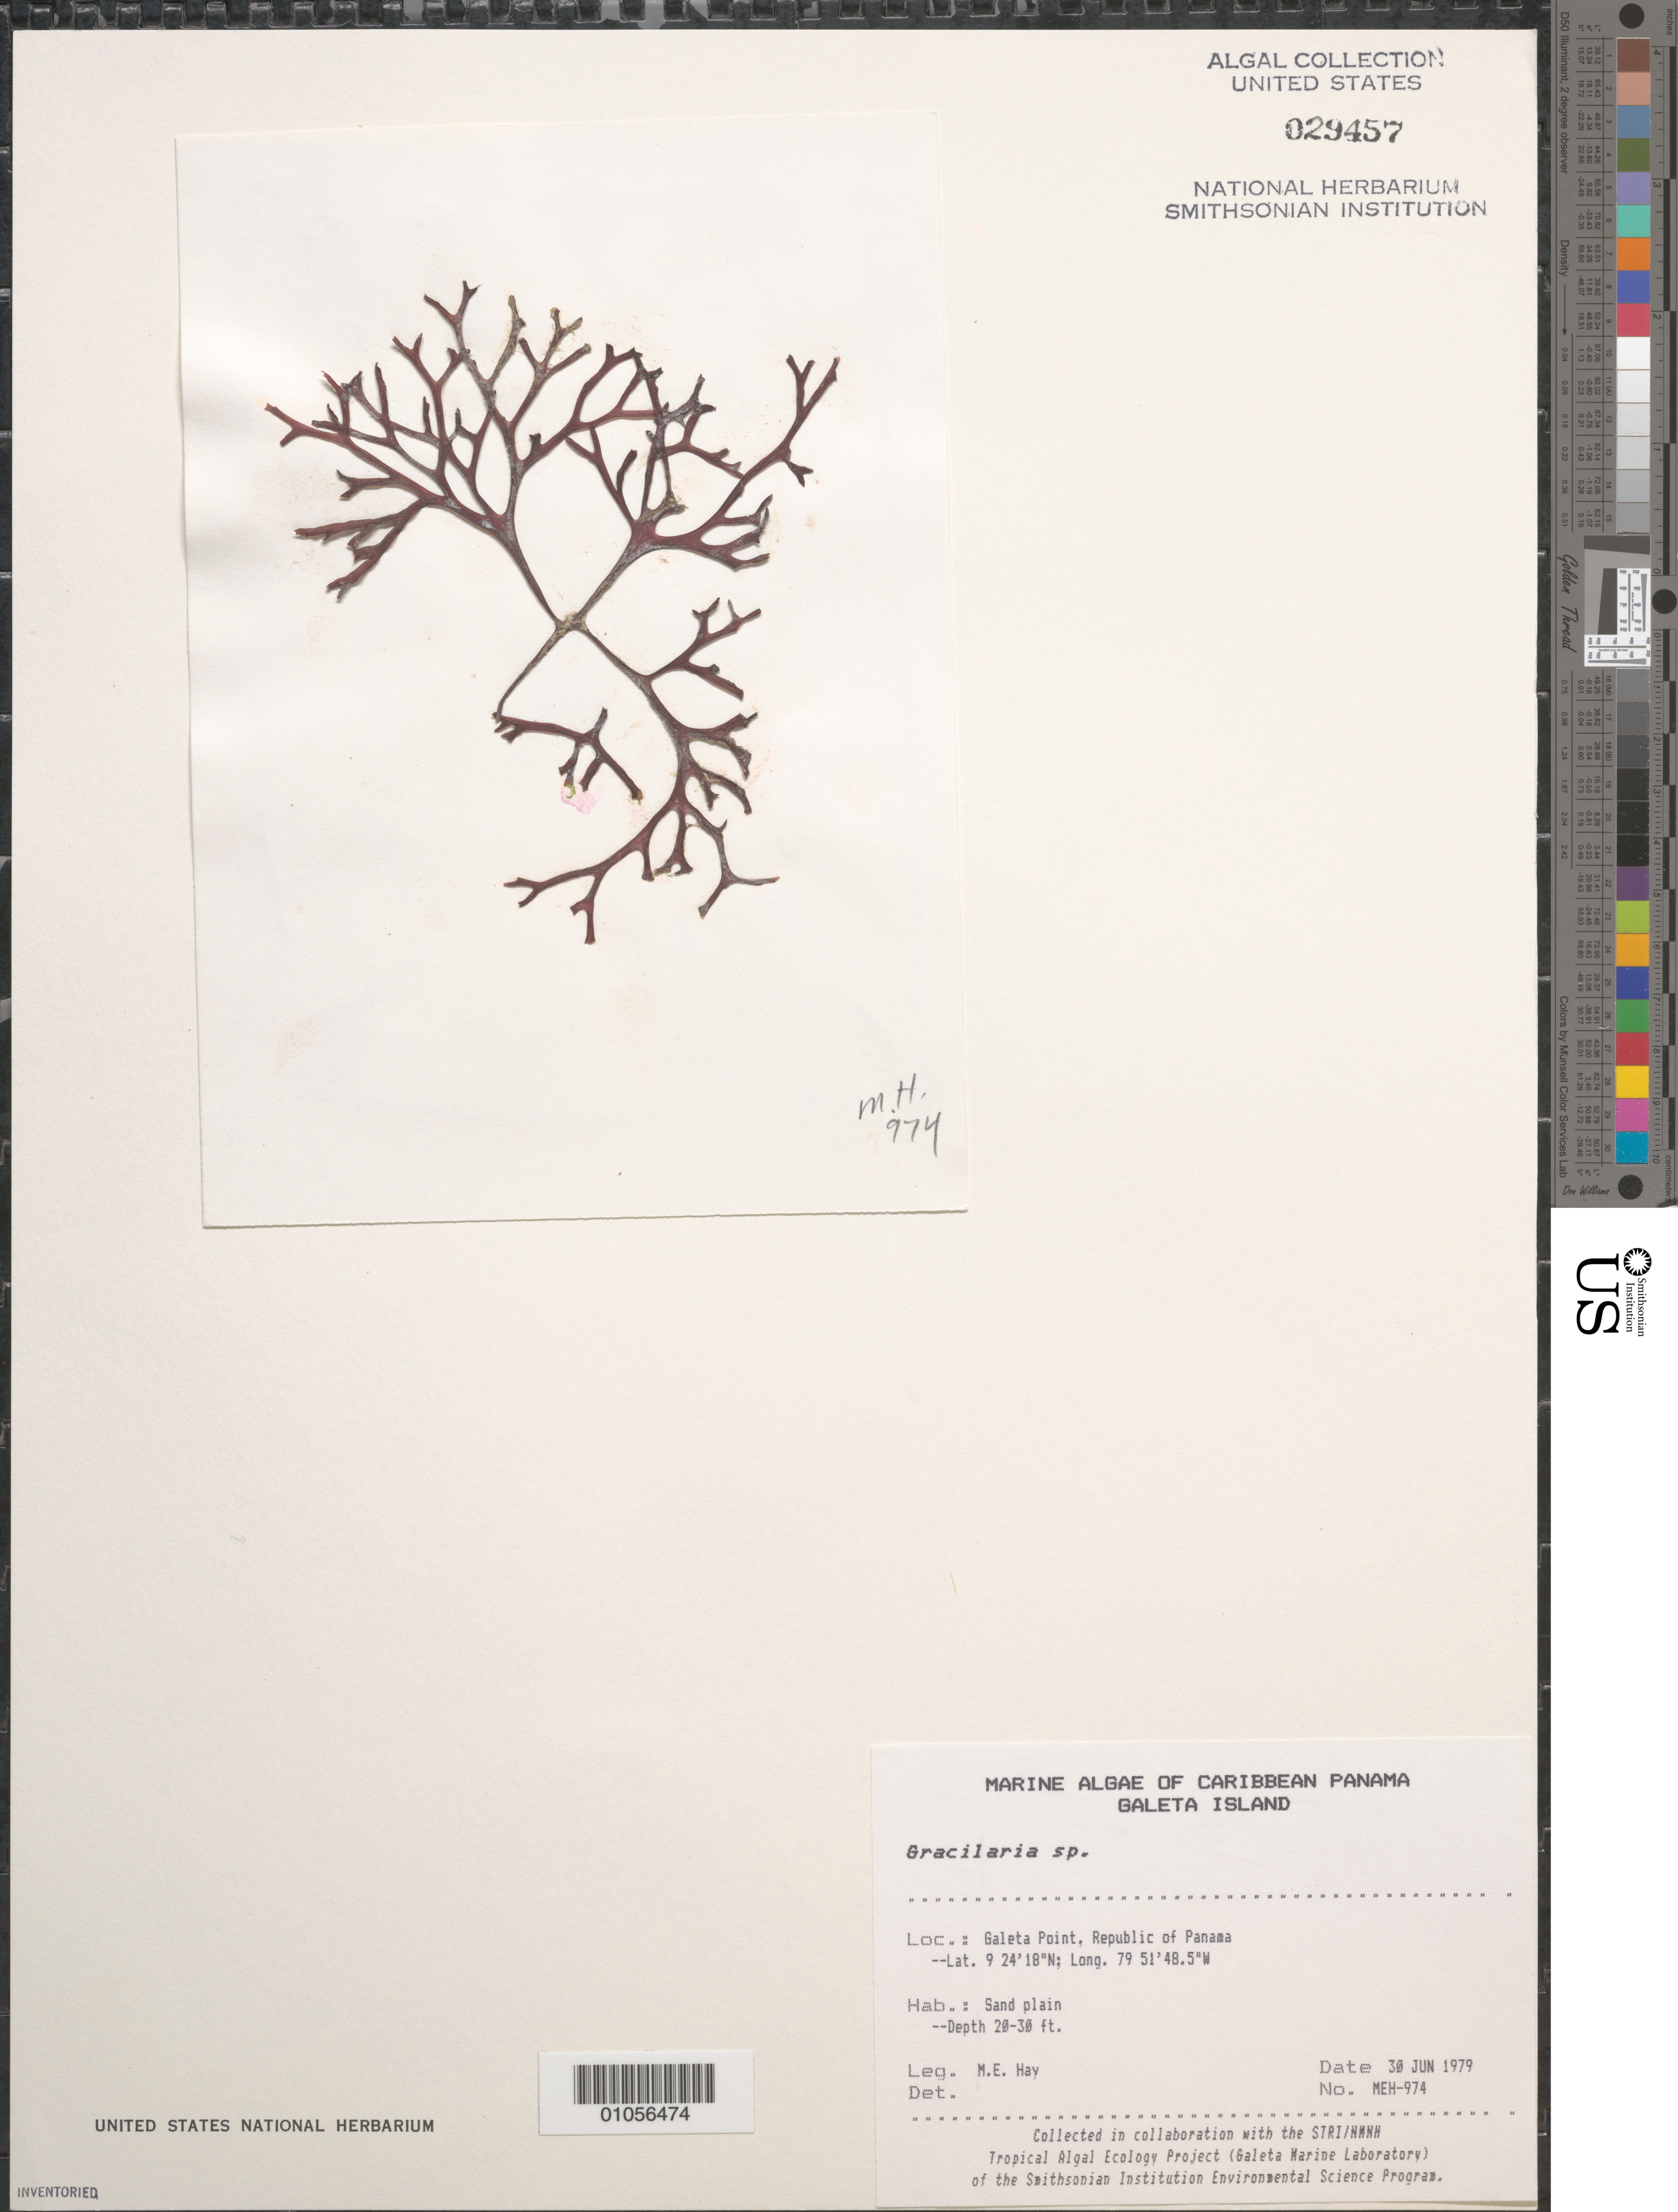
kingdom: Plantae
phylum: Rhodophyta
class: Florideophyceae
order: Gracilariales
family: Gracilariaceae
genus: Gracilaria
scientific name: Gracilaria sp.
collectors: M. E. Hay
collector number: MEH-974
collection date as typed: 30 Jun 1979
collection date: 1979-06-30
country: Panama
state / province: Colón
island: Galeta Island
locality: Galeta Point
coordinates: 9 24'18"N, 79 51'48.5"W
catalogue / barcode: US 29457